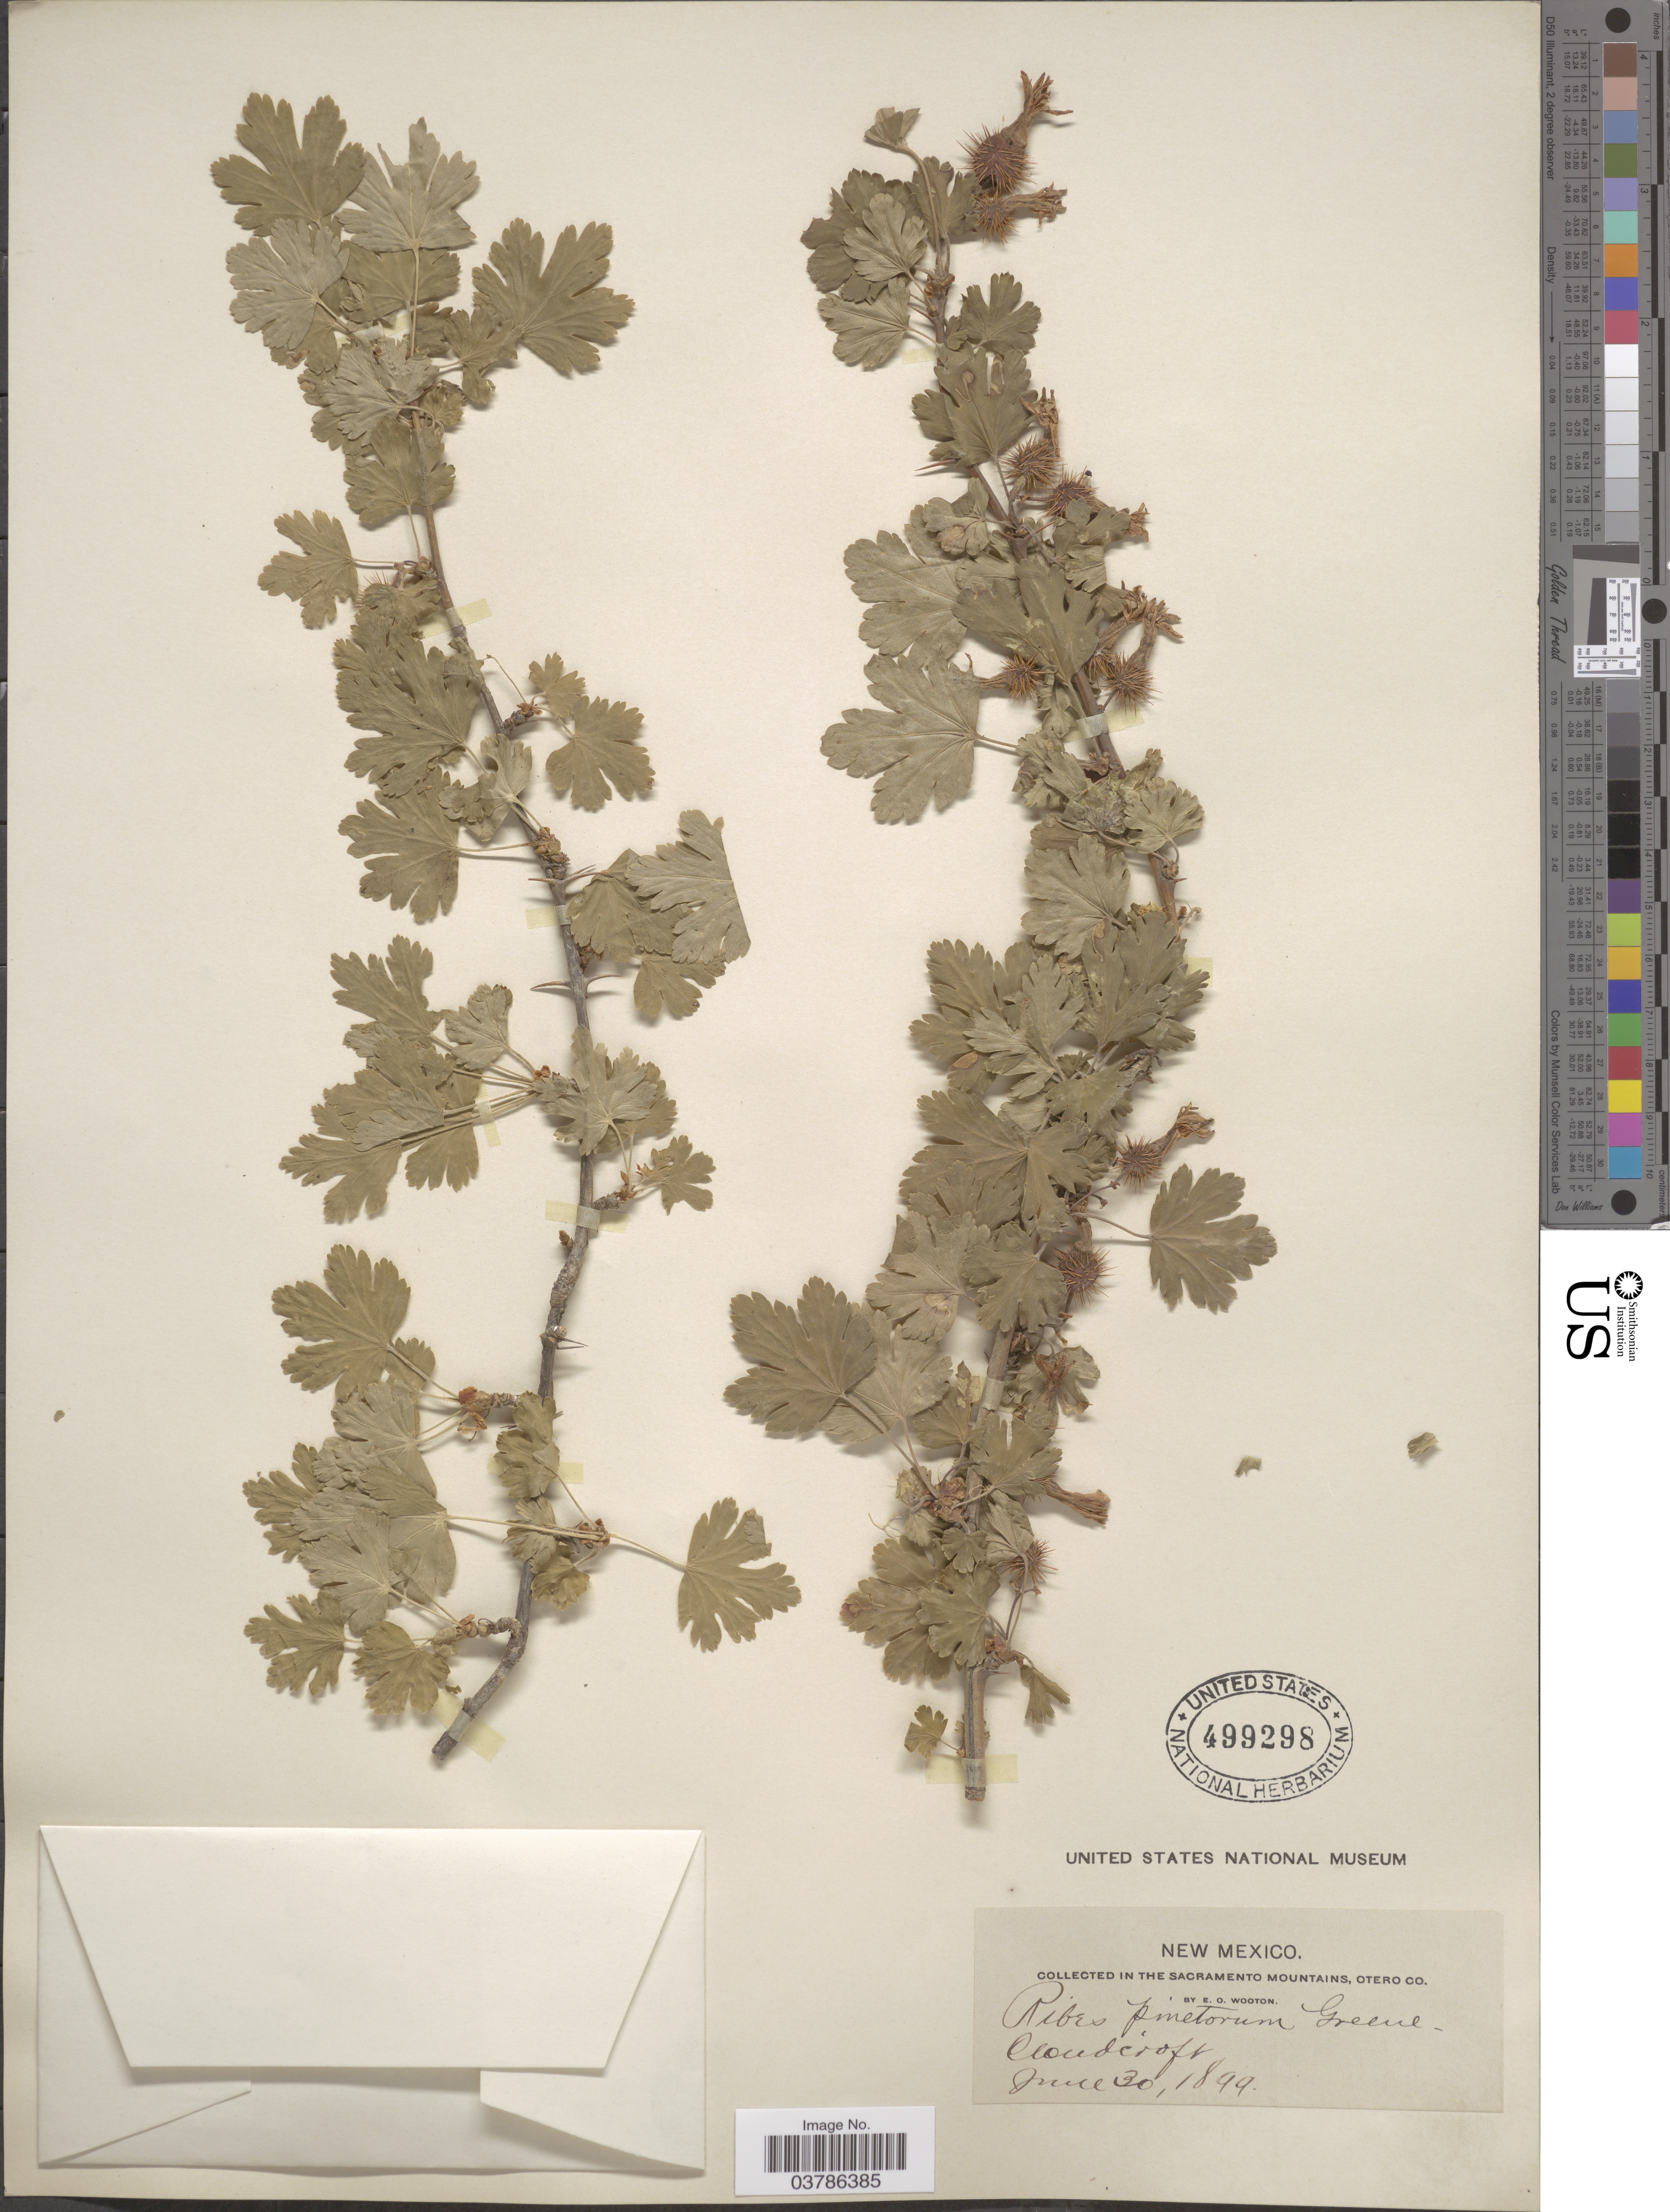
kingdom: Plantae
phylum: Tracheophyta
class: Magnoliopsida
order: Saxifragales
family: Grossulariaceae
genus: Ribes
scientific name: Ribes pinetorum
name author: Greene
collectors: E. O. Wooton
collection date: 1899-06-30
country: United States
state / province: New Mexico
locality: In the Sacramento Mountains, Otero Co. Cloudcroft.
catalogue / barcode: US 499298